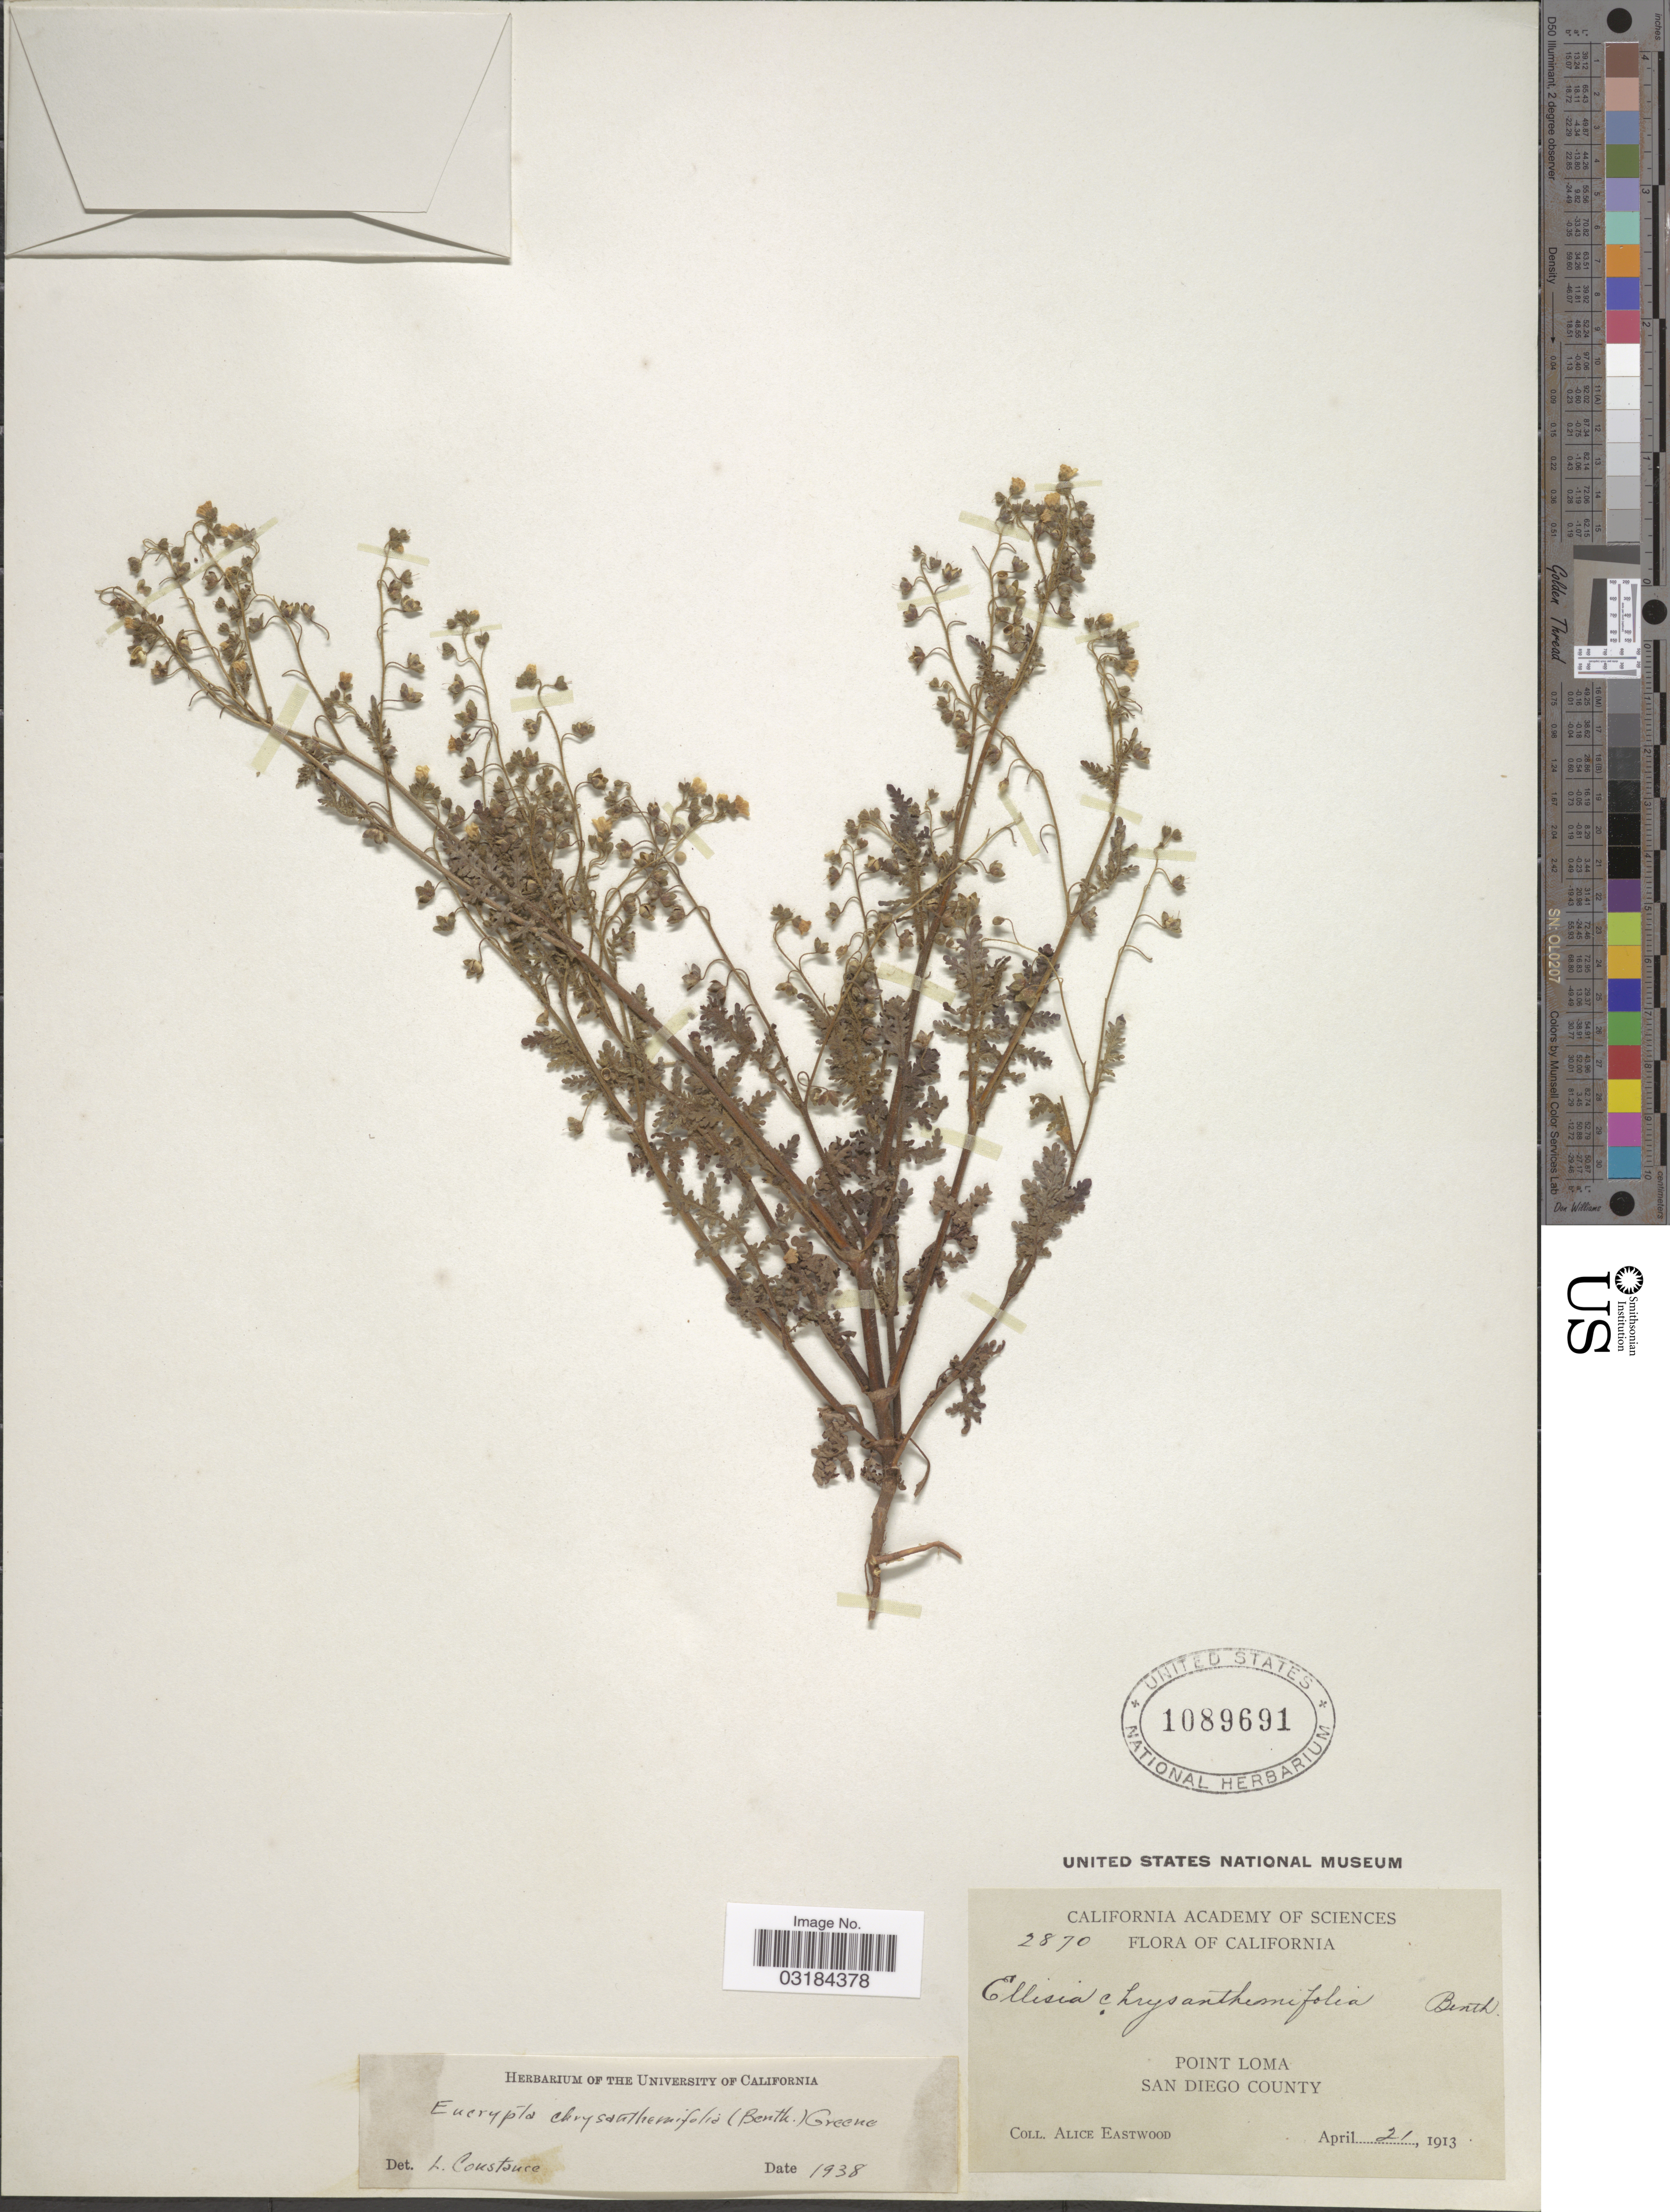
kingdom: Plantae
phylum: Tracheophyta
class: Magnoliopsida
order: Boraginales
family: Hydrophyllaceae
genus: Eucrypta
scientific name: Eucrypta chrysanthemifolia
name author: (Benth.) Greene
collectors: A. Eastwood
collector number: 2870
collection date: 1913-04-21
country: United States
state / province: California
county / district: San Diego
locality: Point Loma, San Diego County.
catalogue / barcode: US 1089691